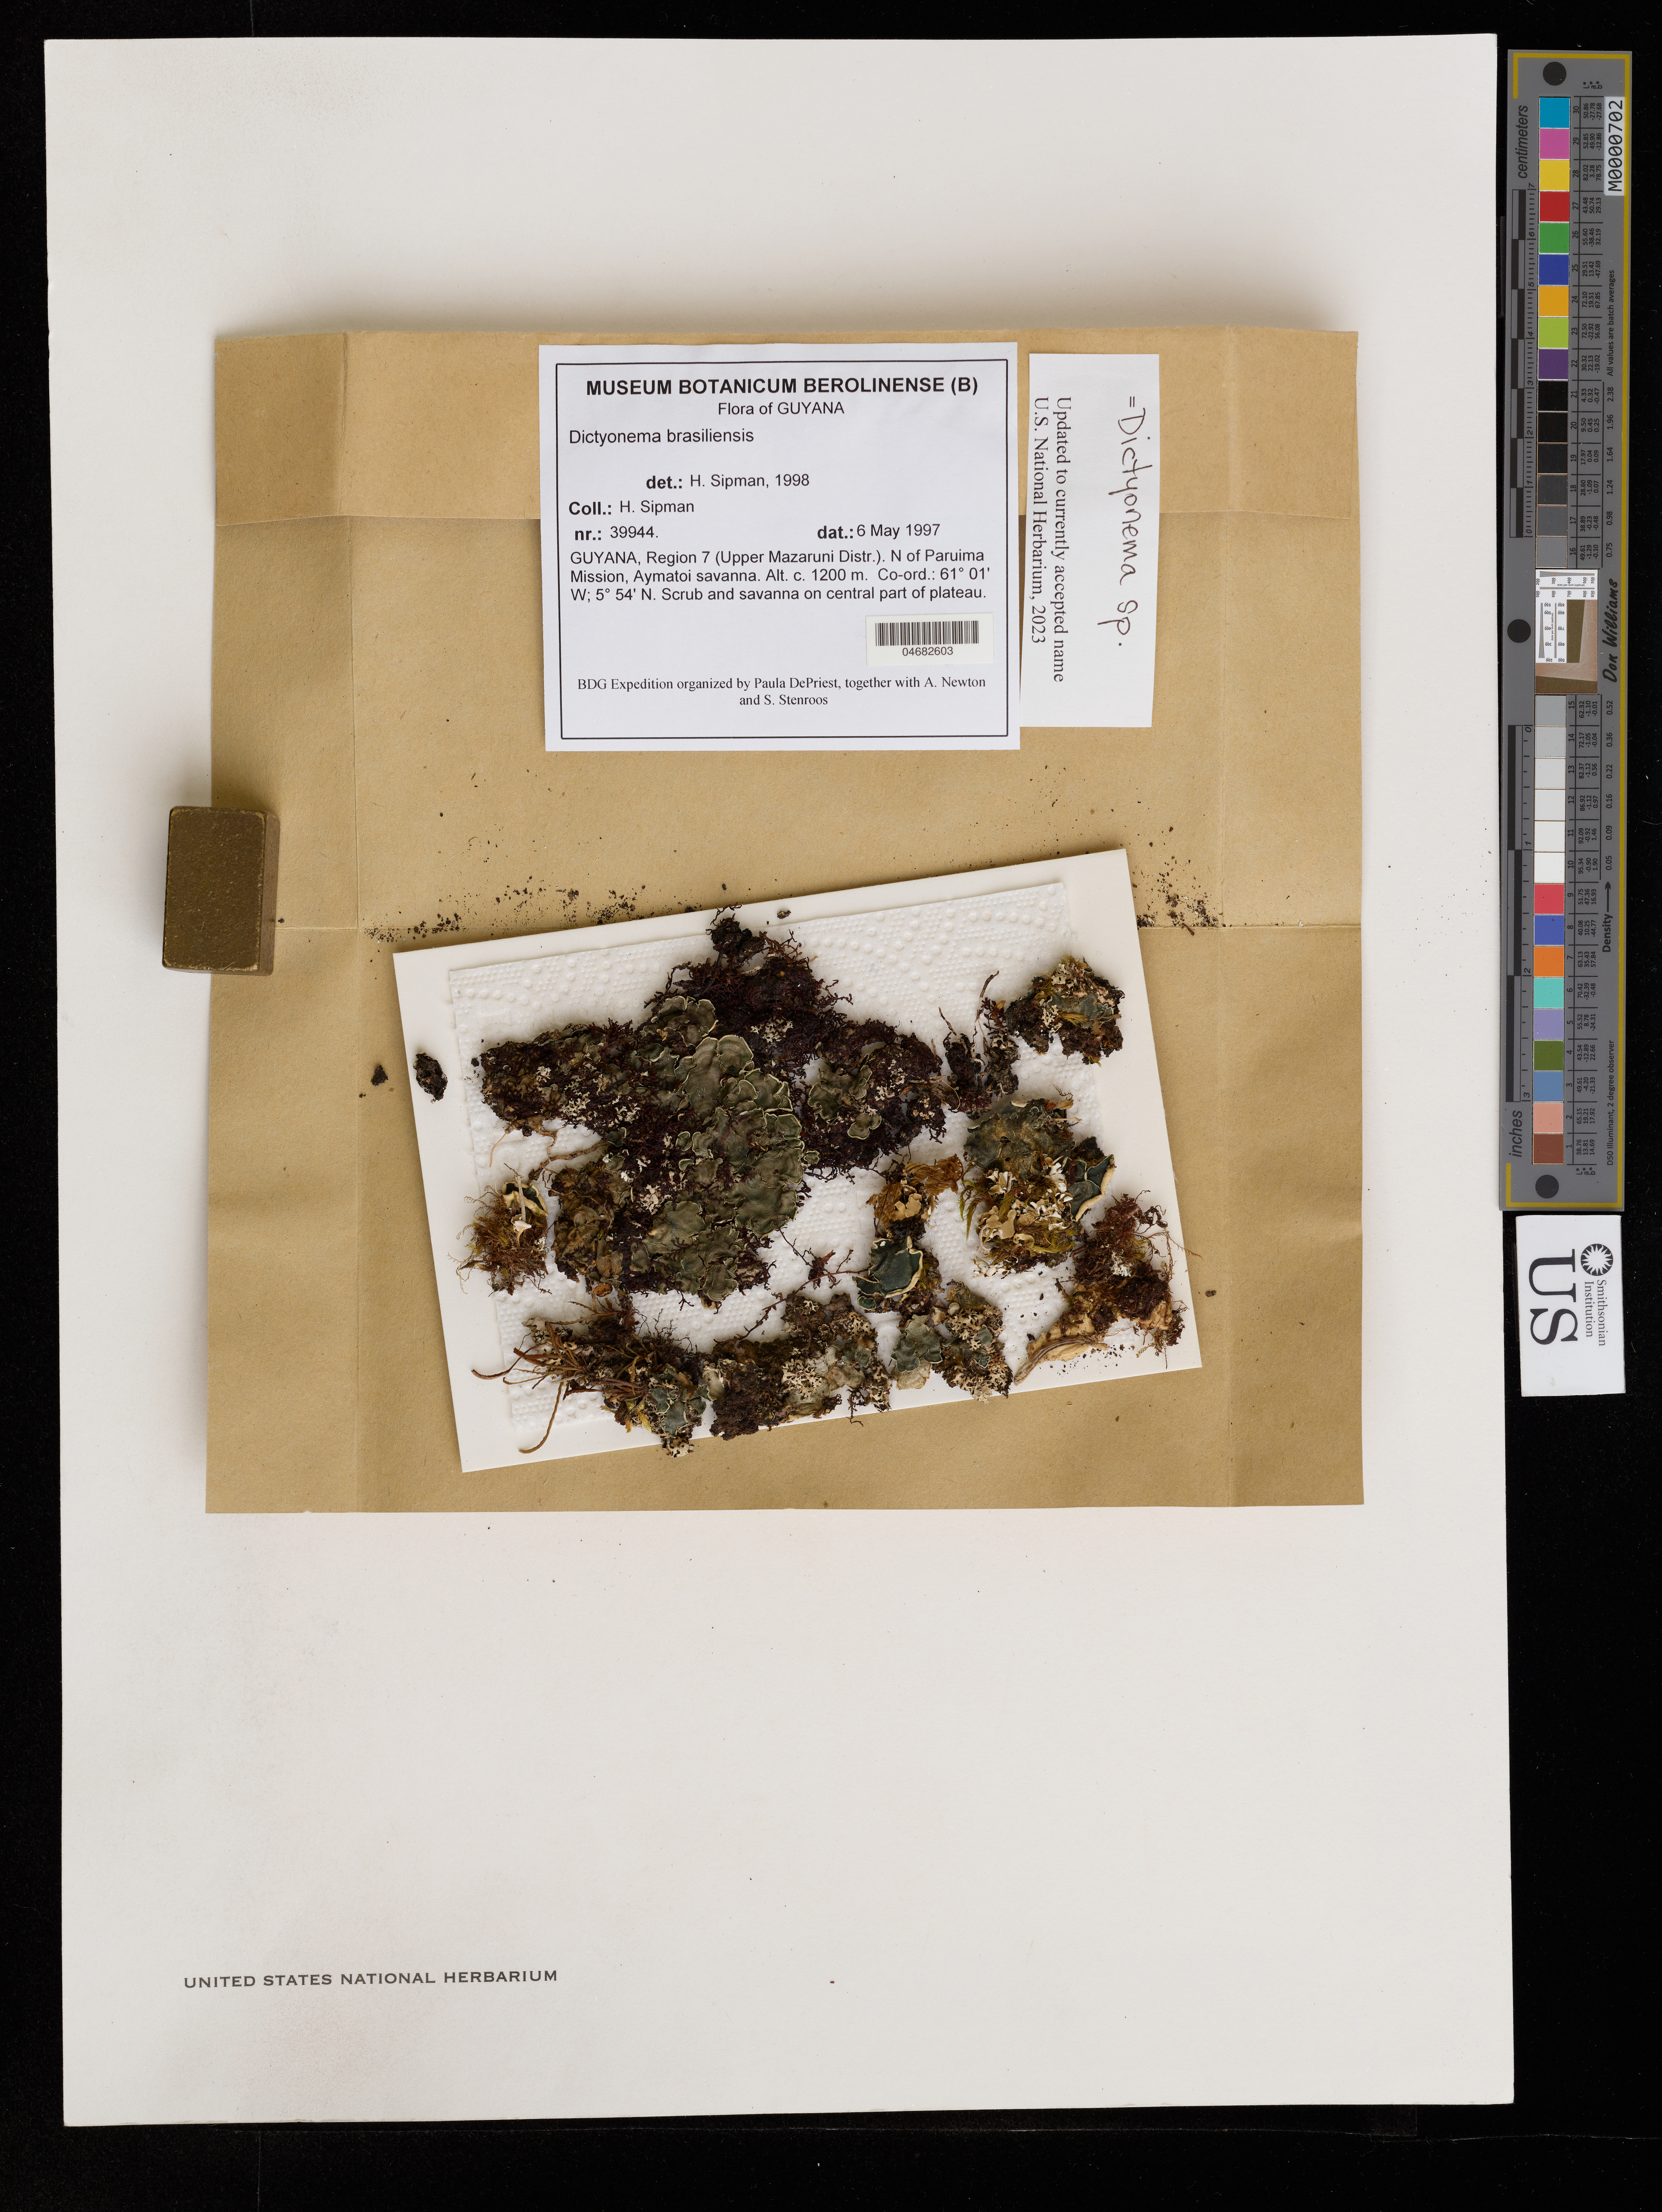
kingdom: Fungi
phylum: Basidiomycota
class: Agaricomycetes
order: Agaricales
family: Hygrophoraceae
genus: Dictyonema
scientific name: Dictyonema sp.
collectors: H. Sipman et al.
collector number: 39944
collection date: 1997-05-06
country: Guyana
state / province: Mazaruni-Potaro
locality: Upper Mazaruni Distr. N of Paruima Mission, Aymatoi savanna.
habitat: Scrub and savanna on central part of plateau.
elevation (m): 1200